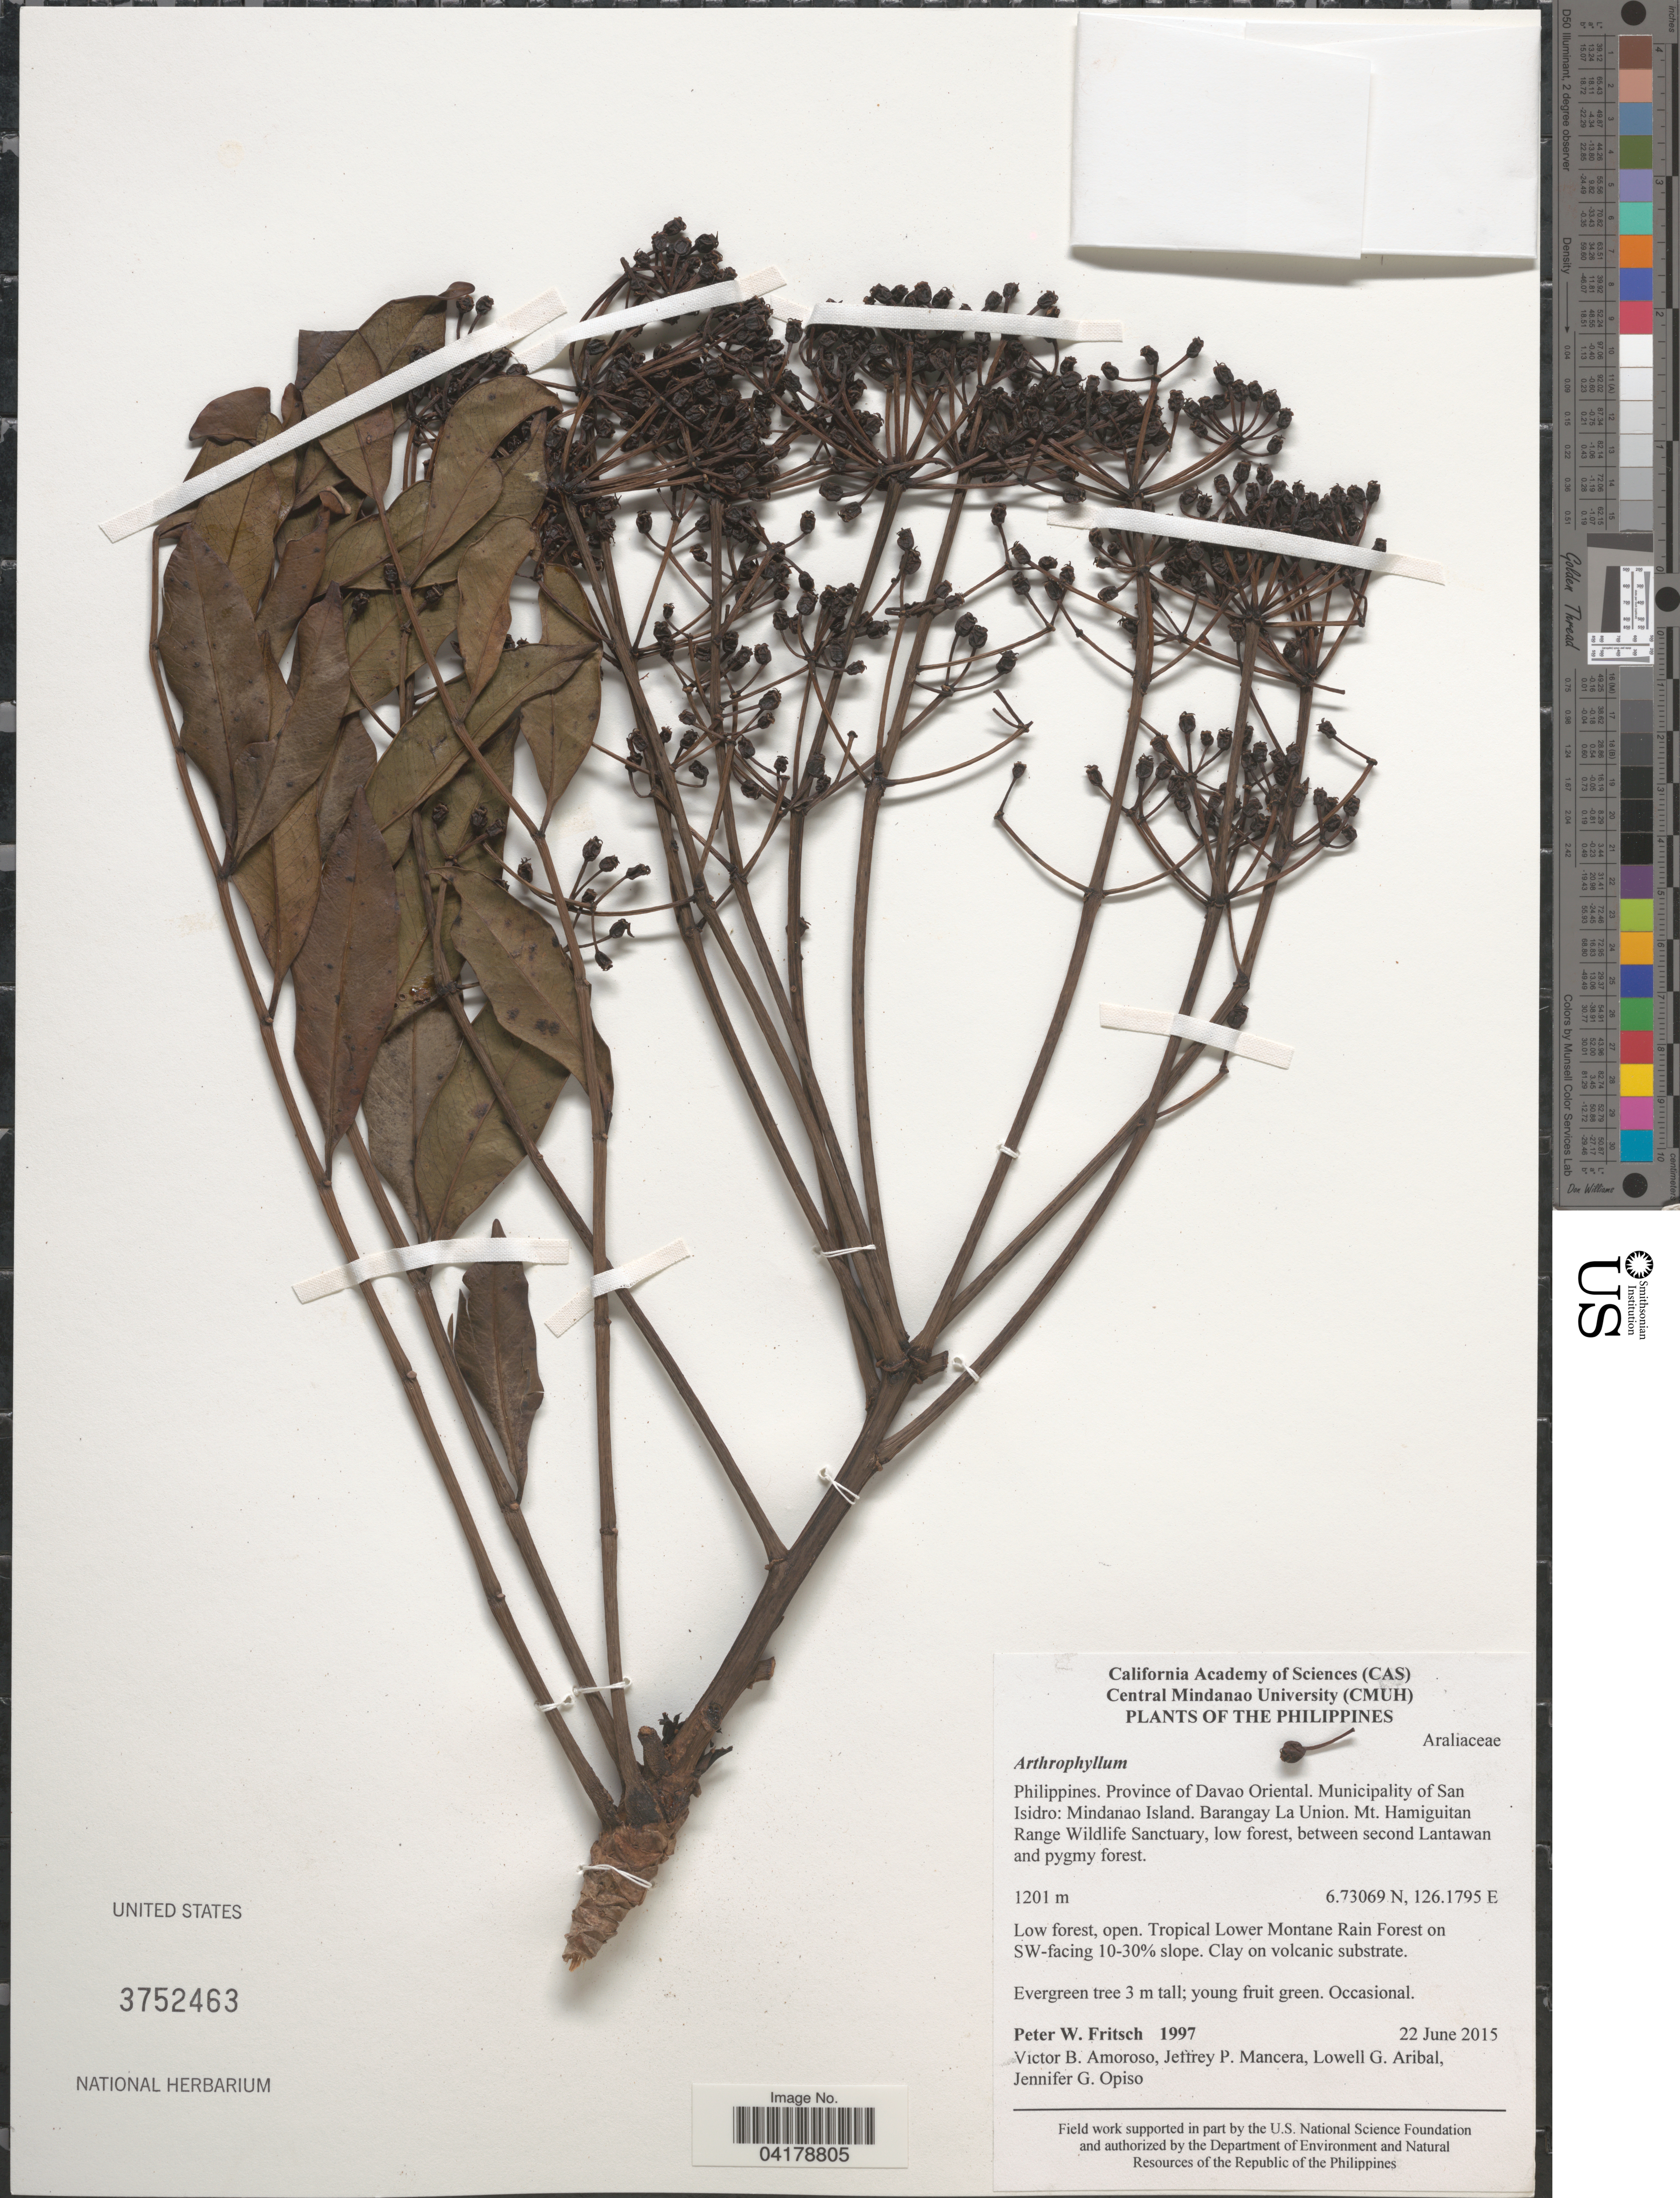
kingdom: Plantae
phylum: Tracheophyta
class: Magnoliopsida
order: Apiales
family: Araliaceae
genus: Arthrophyllum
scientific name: Arthrophyllum sp.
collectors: P. W. Fritsch, V. Amoroso, J. Mancera, L. Aribal & J. Opiso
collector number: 1997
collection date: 2015-06-22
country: Philippines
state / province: Davao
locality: Province of Davao Oriental. Municipality of San Isidro: Mindanao Island. Barangay La Union. Mt. Hamiguitan Range Wildlife Sanctuary, low forest, between second Lantawan and pygmy forest. Tropical Lower Montane Rain Forest on SW-facing 10-30% slope.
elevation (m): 1201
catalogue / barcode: US 3752463